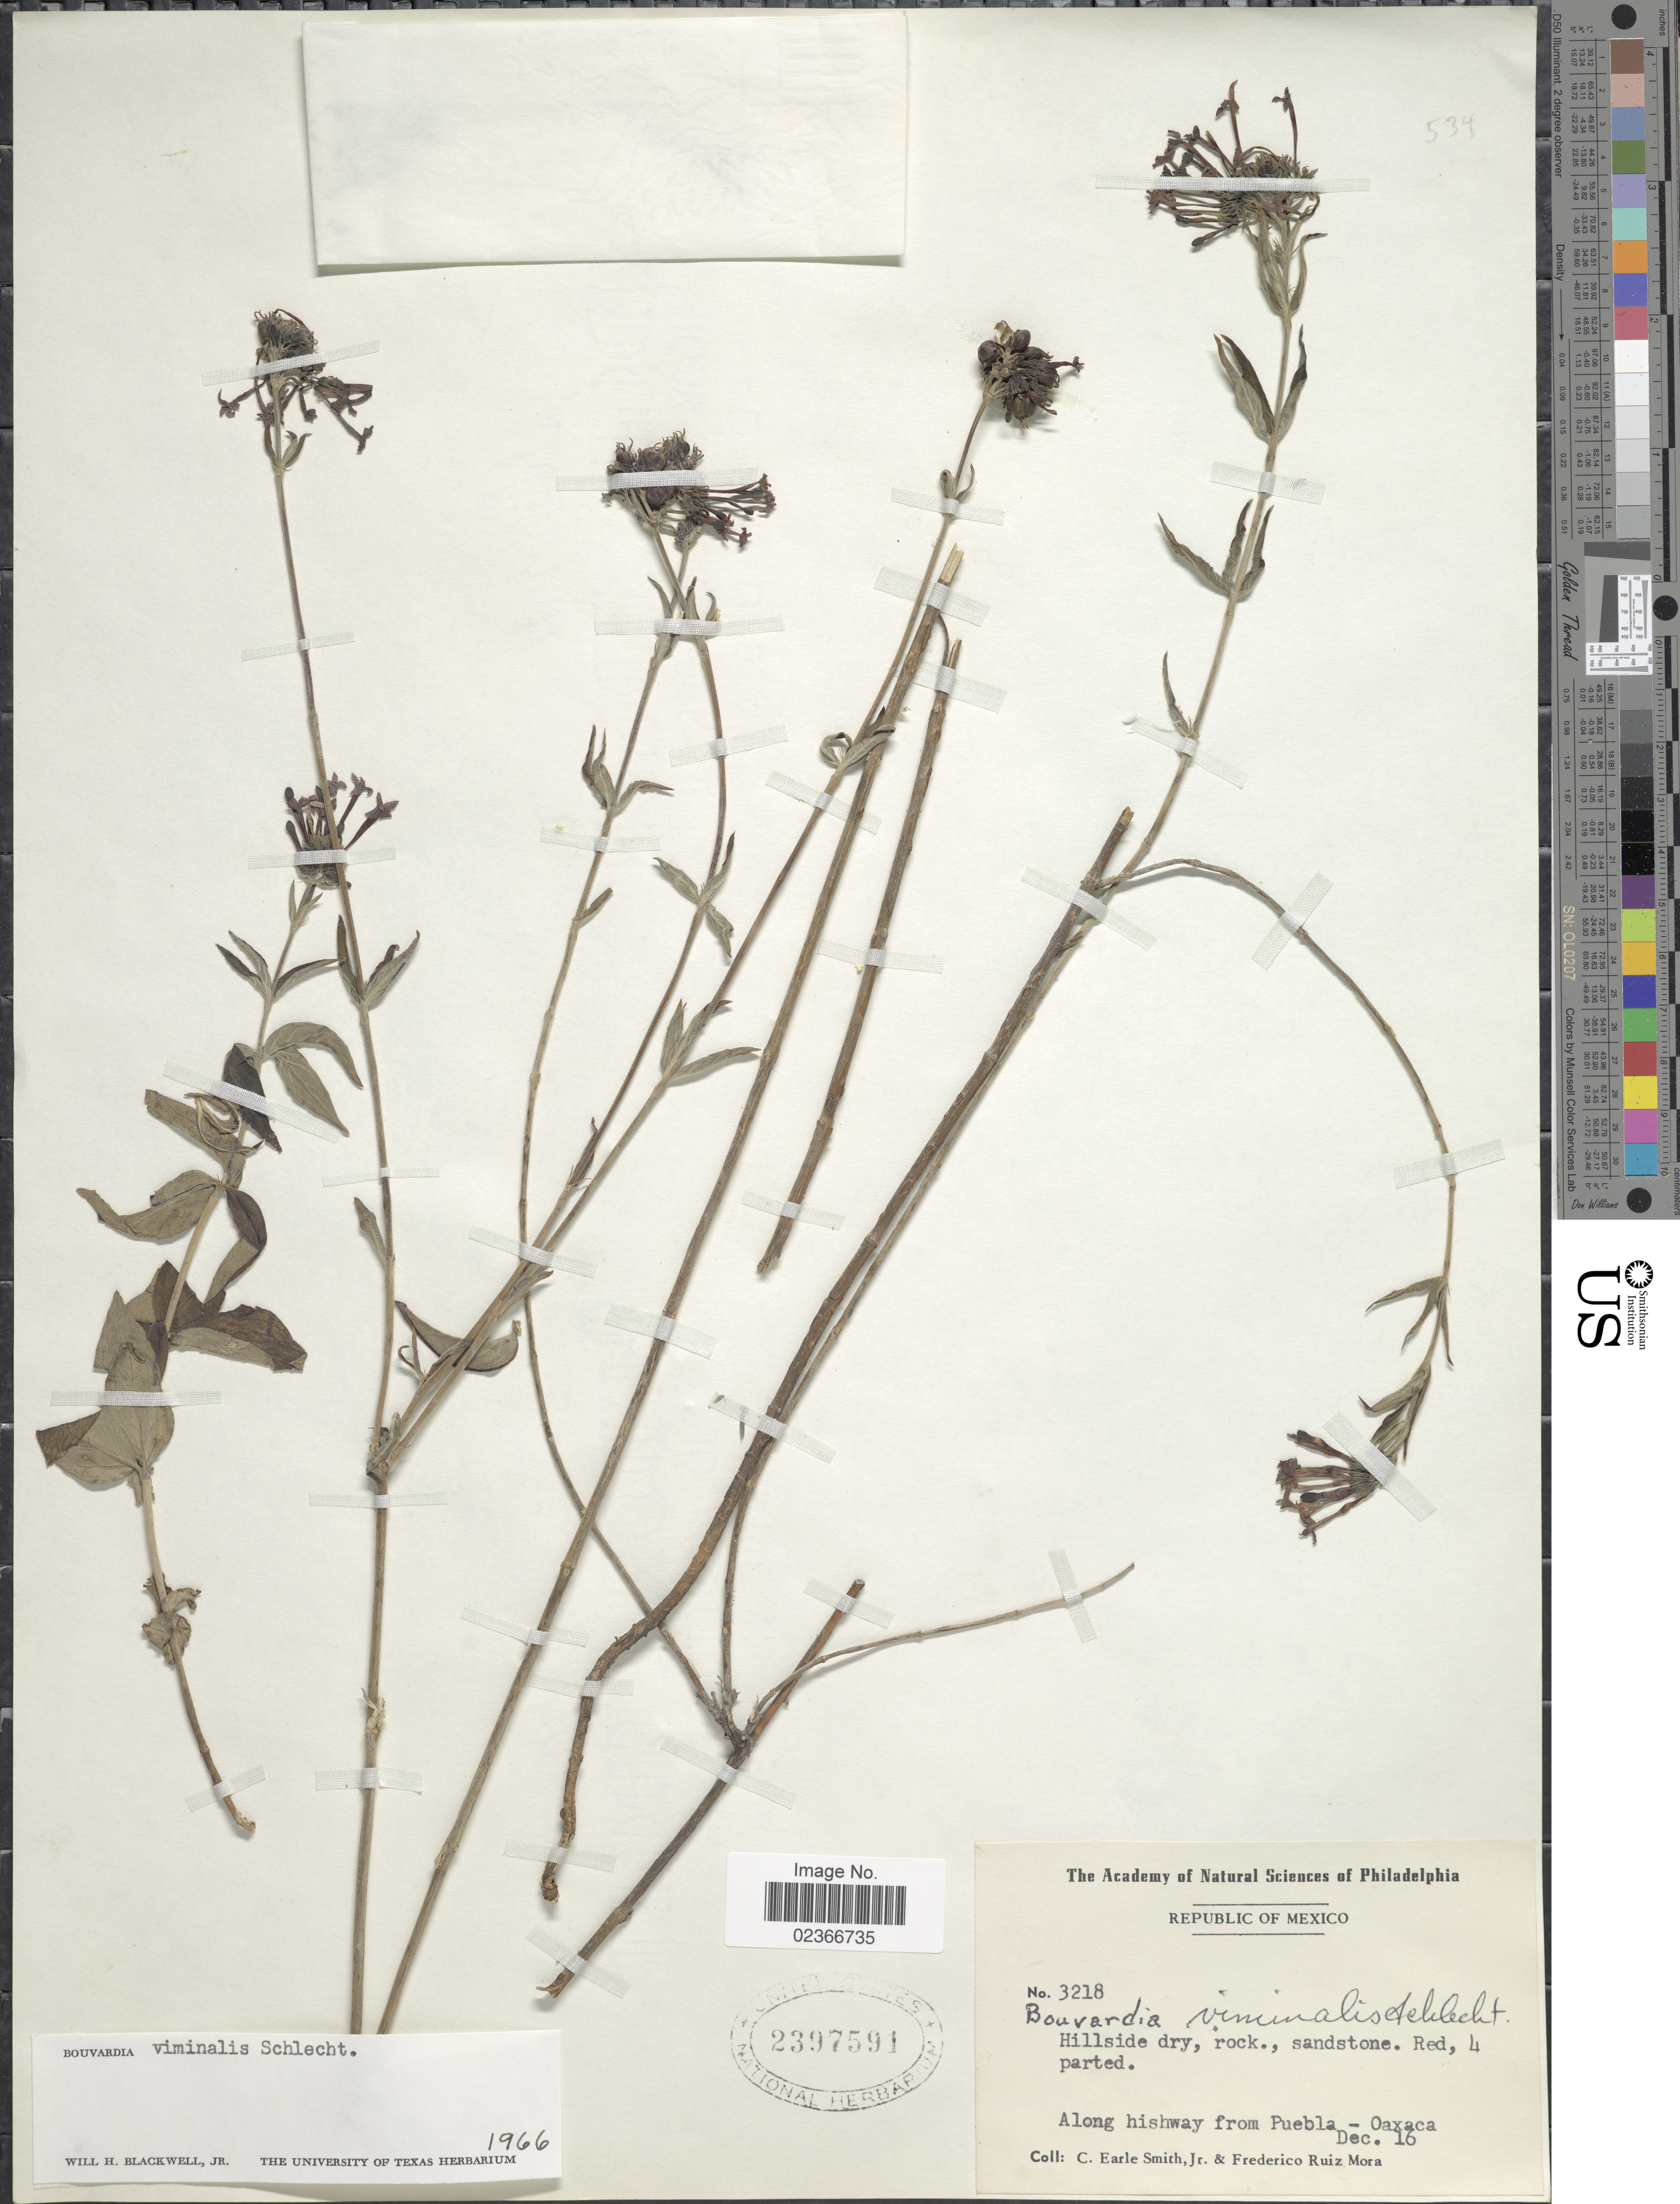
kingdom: Plantae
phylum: Tracheophyta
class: Magnoliopsida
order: Gentianales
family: Rubiaceae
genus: Bouvardia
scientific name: Bouvardia viminalis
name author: Schltdl.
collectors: C. E. Smith Jr. & Ruiz Mora, F.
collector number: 3218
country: Mexico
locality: Republic of Mexico. Along hishway from Puebla-Oaxaca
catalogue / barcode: US 2397591